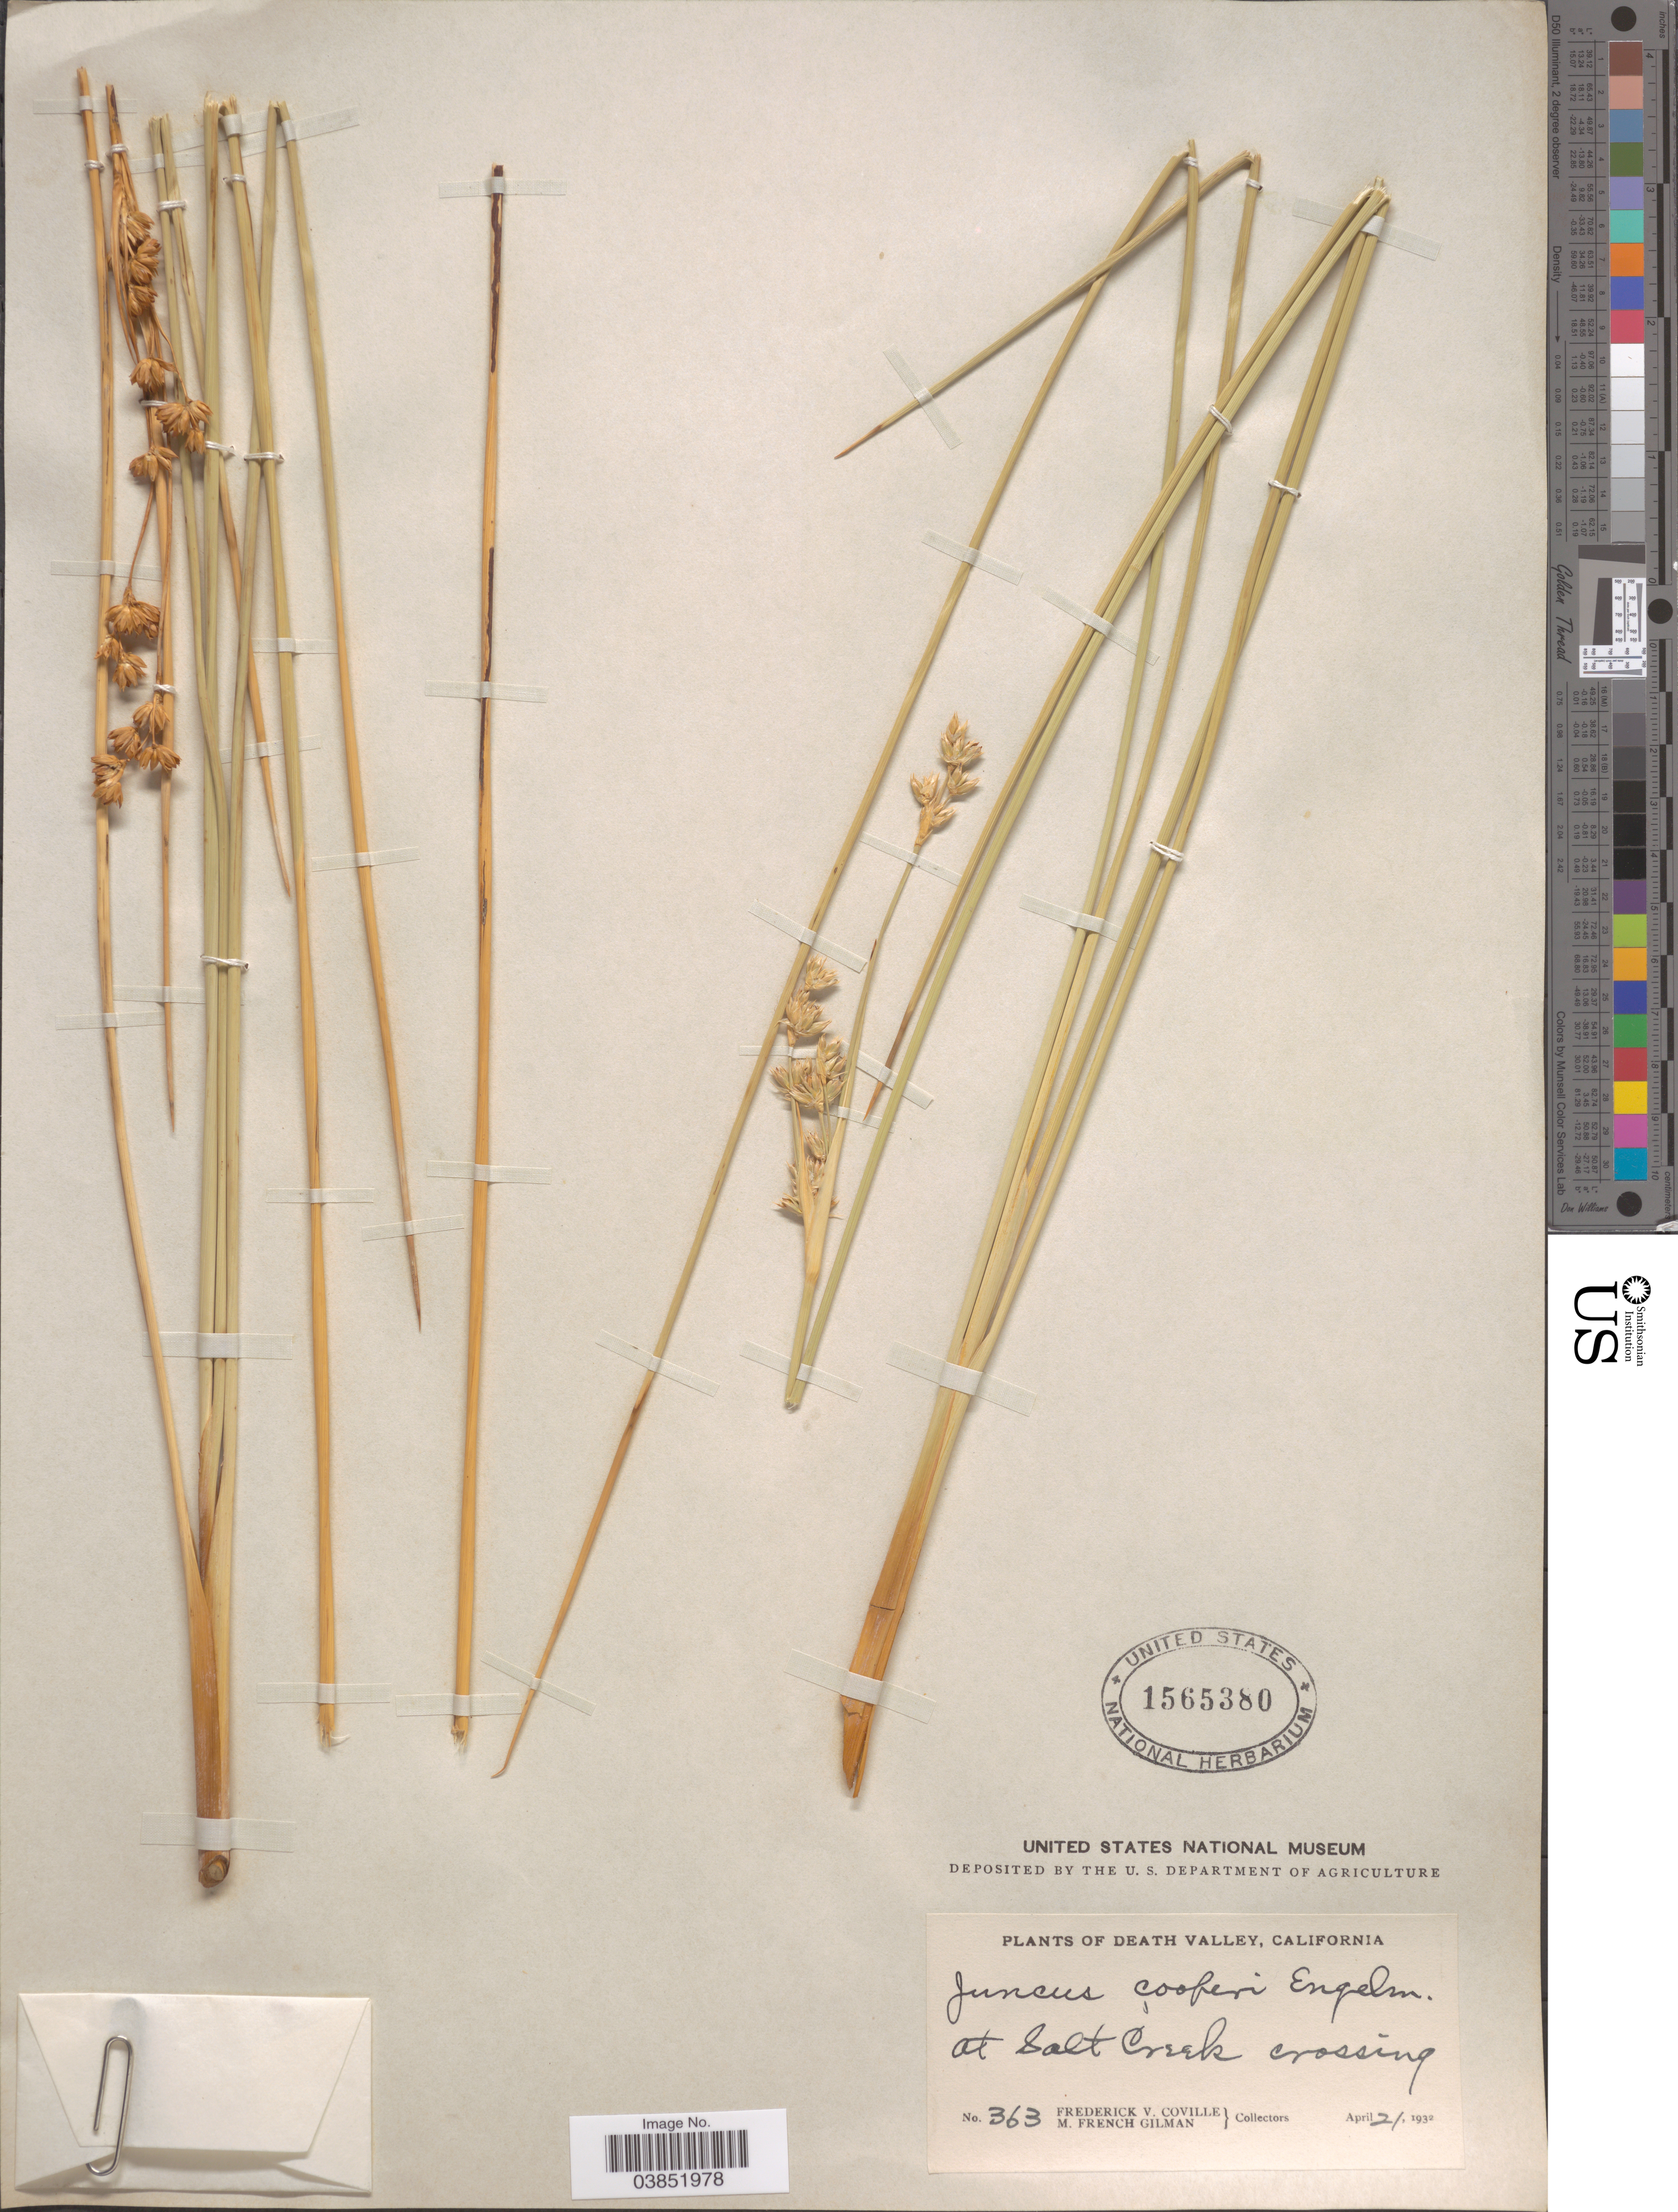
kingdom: Plantae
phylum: Tracheophyta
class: Liliopsida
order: Poales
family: Juncaceae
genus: Juncus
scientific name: Juncus cooperi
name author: Engelm.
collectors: F. V. Coville & M. F. Gilman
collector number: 363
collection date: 1932-04-21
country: United States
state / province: California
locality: Death Valley. At Salt Creek crossing.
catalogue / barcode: US 1565380